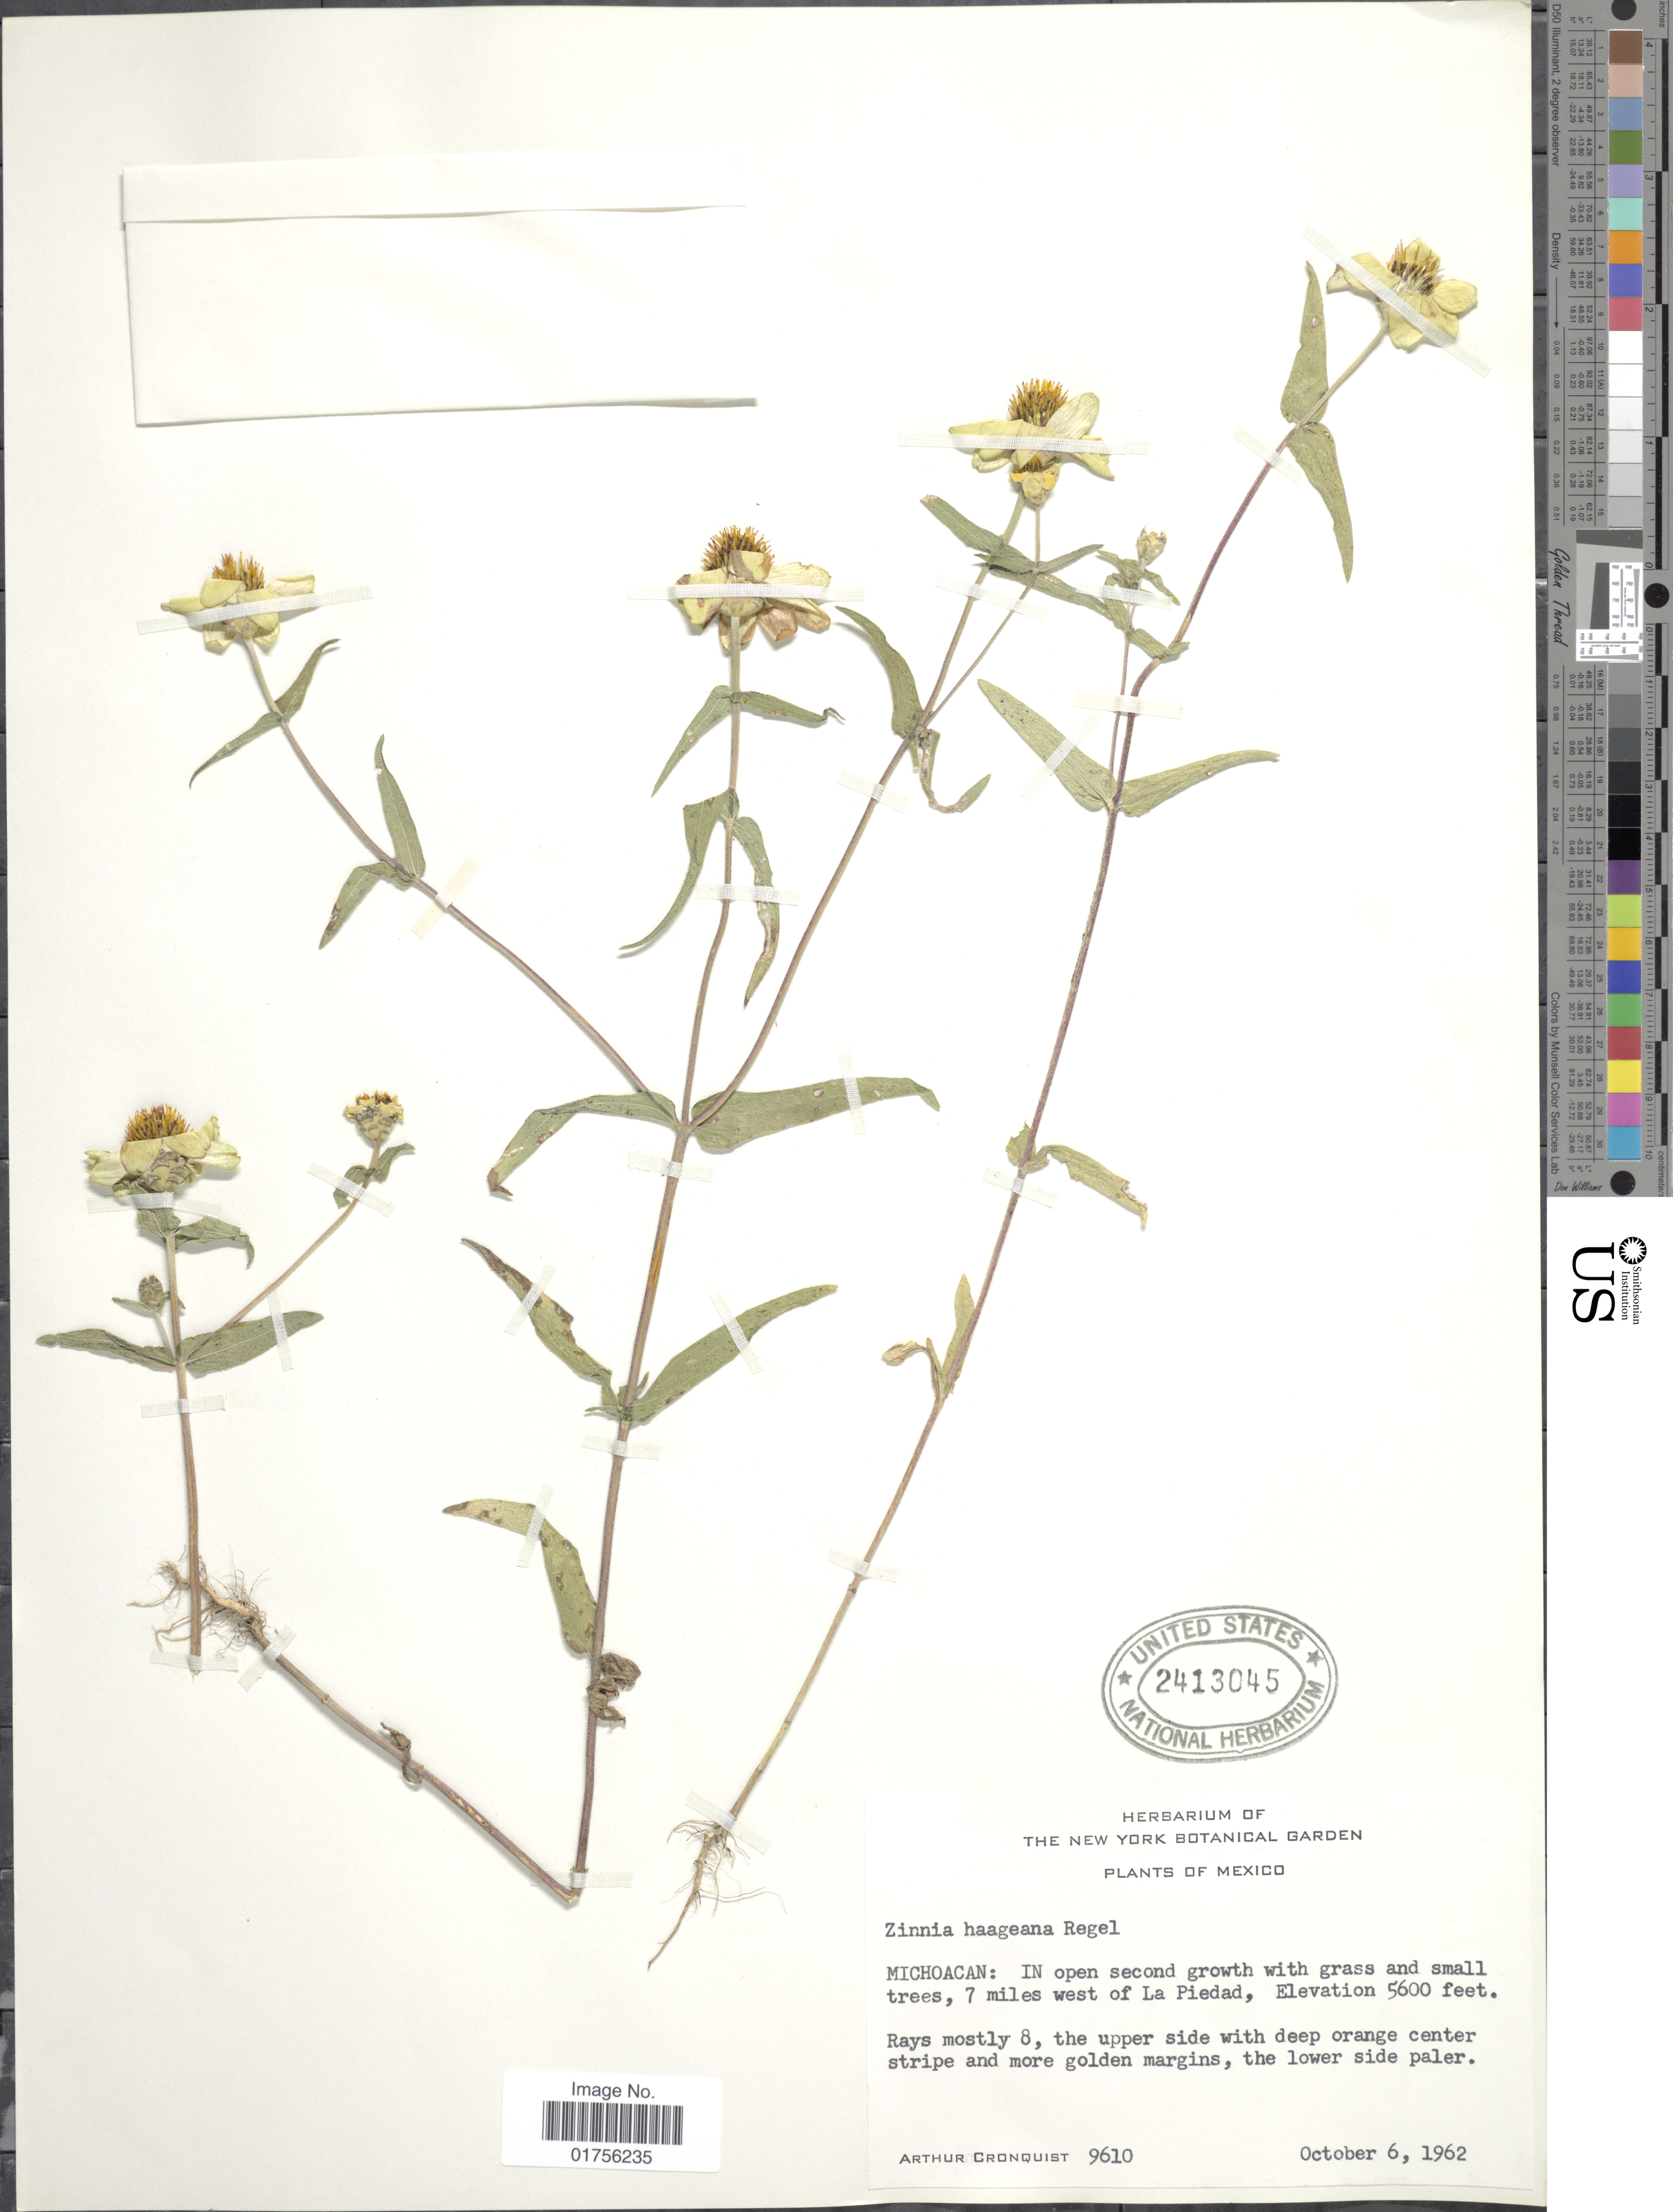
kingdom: Plantae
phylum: Tracheophyta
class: Magnoliopsida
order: Asterales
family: Asteraceae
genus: Zinnia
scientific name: Zinnia haageana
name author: Regel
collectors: A. J. Cronquist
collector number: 9610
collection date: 1962-10-06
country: Mexico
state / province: Michoacán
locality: Michoacan: In open second growth with grass and small trees, 7 miles west of La Piedad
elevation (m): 1707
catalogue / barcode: US 2413045